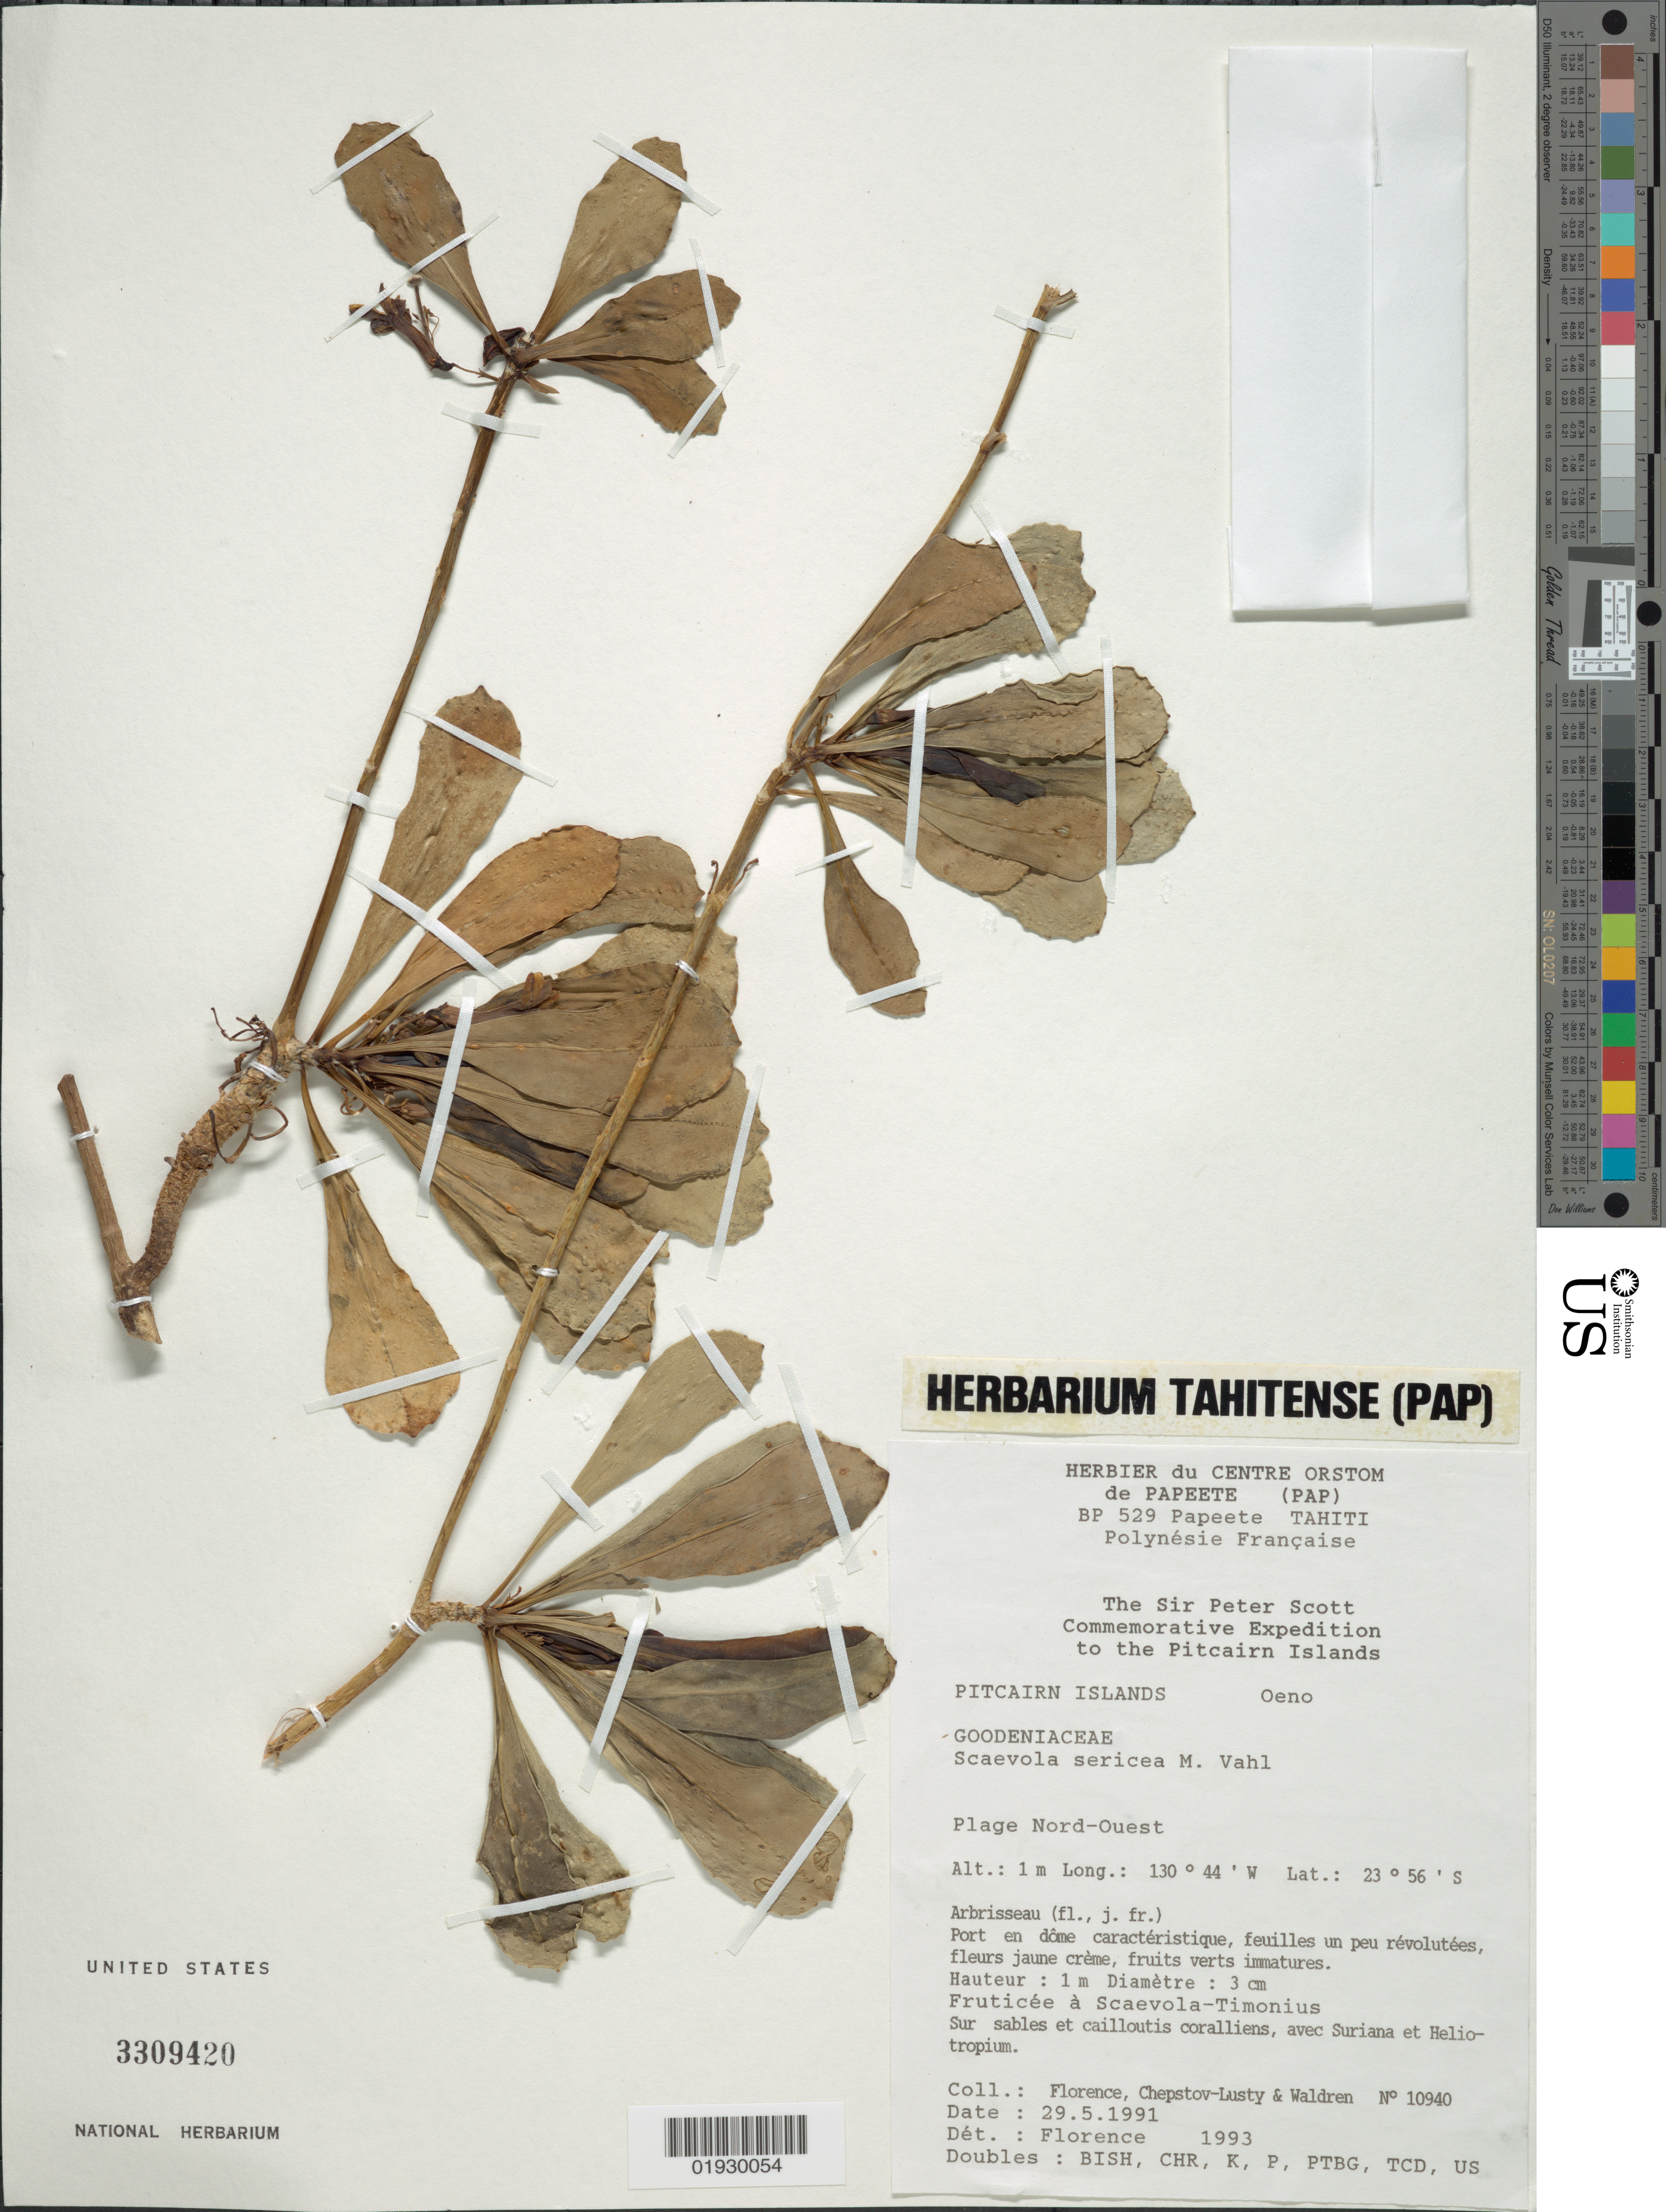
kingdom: Plantae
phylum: Tracheophyta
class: Magnoliopsida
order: Asterales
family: Goodeniaceae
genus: Scaevola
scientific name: Scaevola taccada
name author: (Gaertn.) Roxb.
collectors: -. Florence, -. Chepstov-lusty & Waldren, --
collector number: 10940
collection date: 1991-05-29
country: Pitcairn Islands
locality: Oeno, Plage Nord-Ouest.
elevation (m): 1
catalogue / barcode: US 3309420